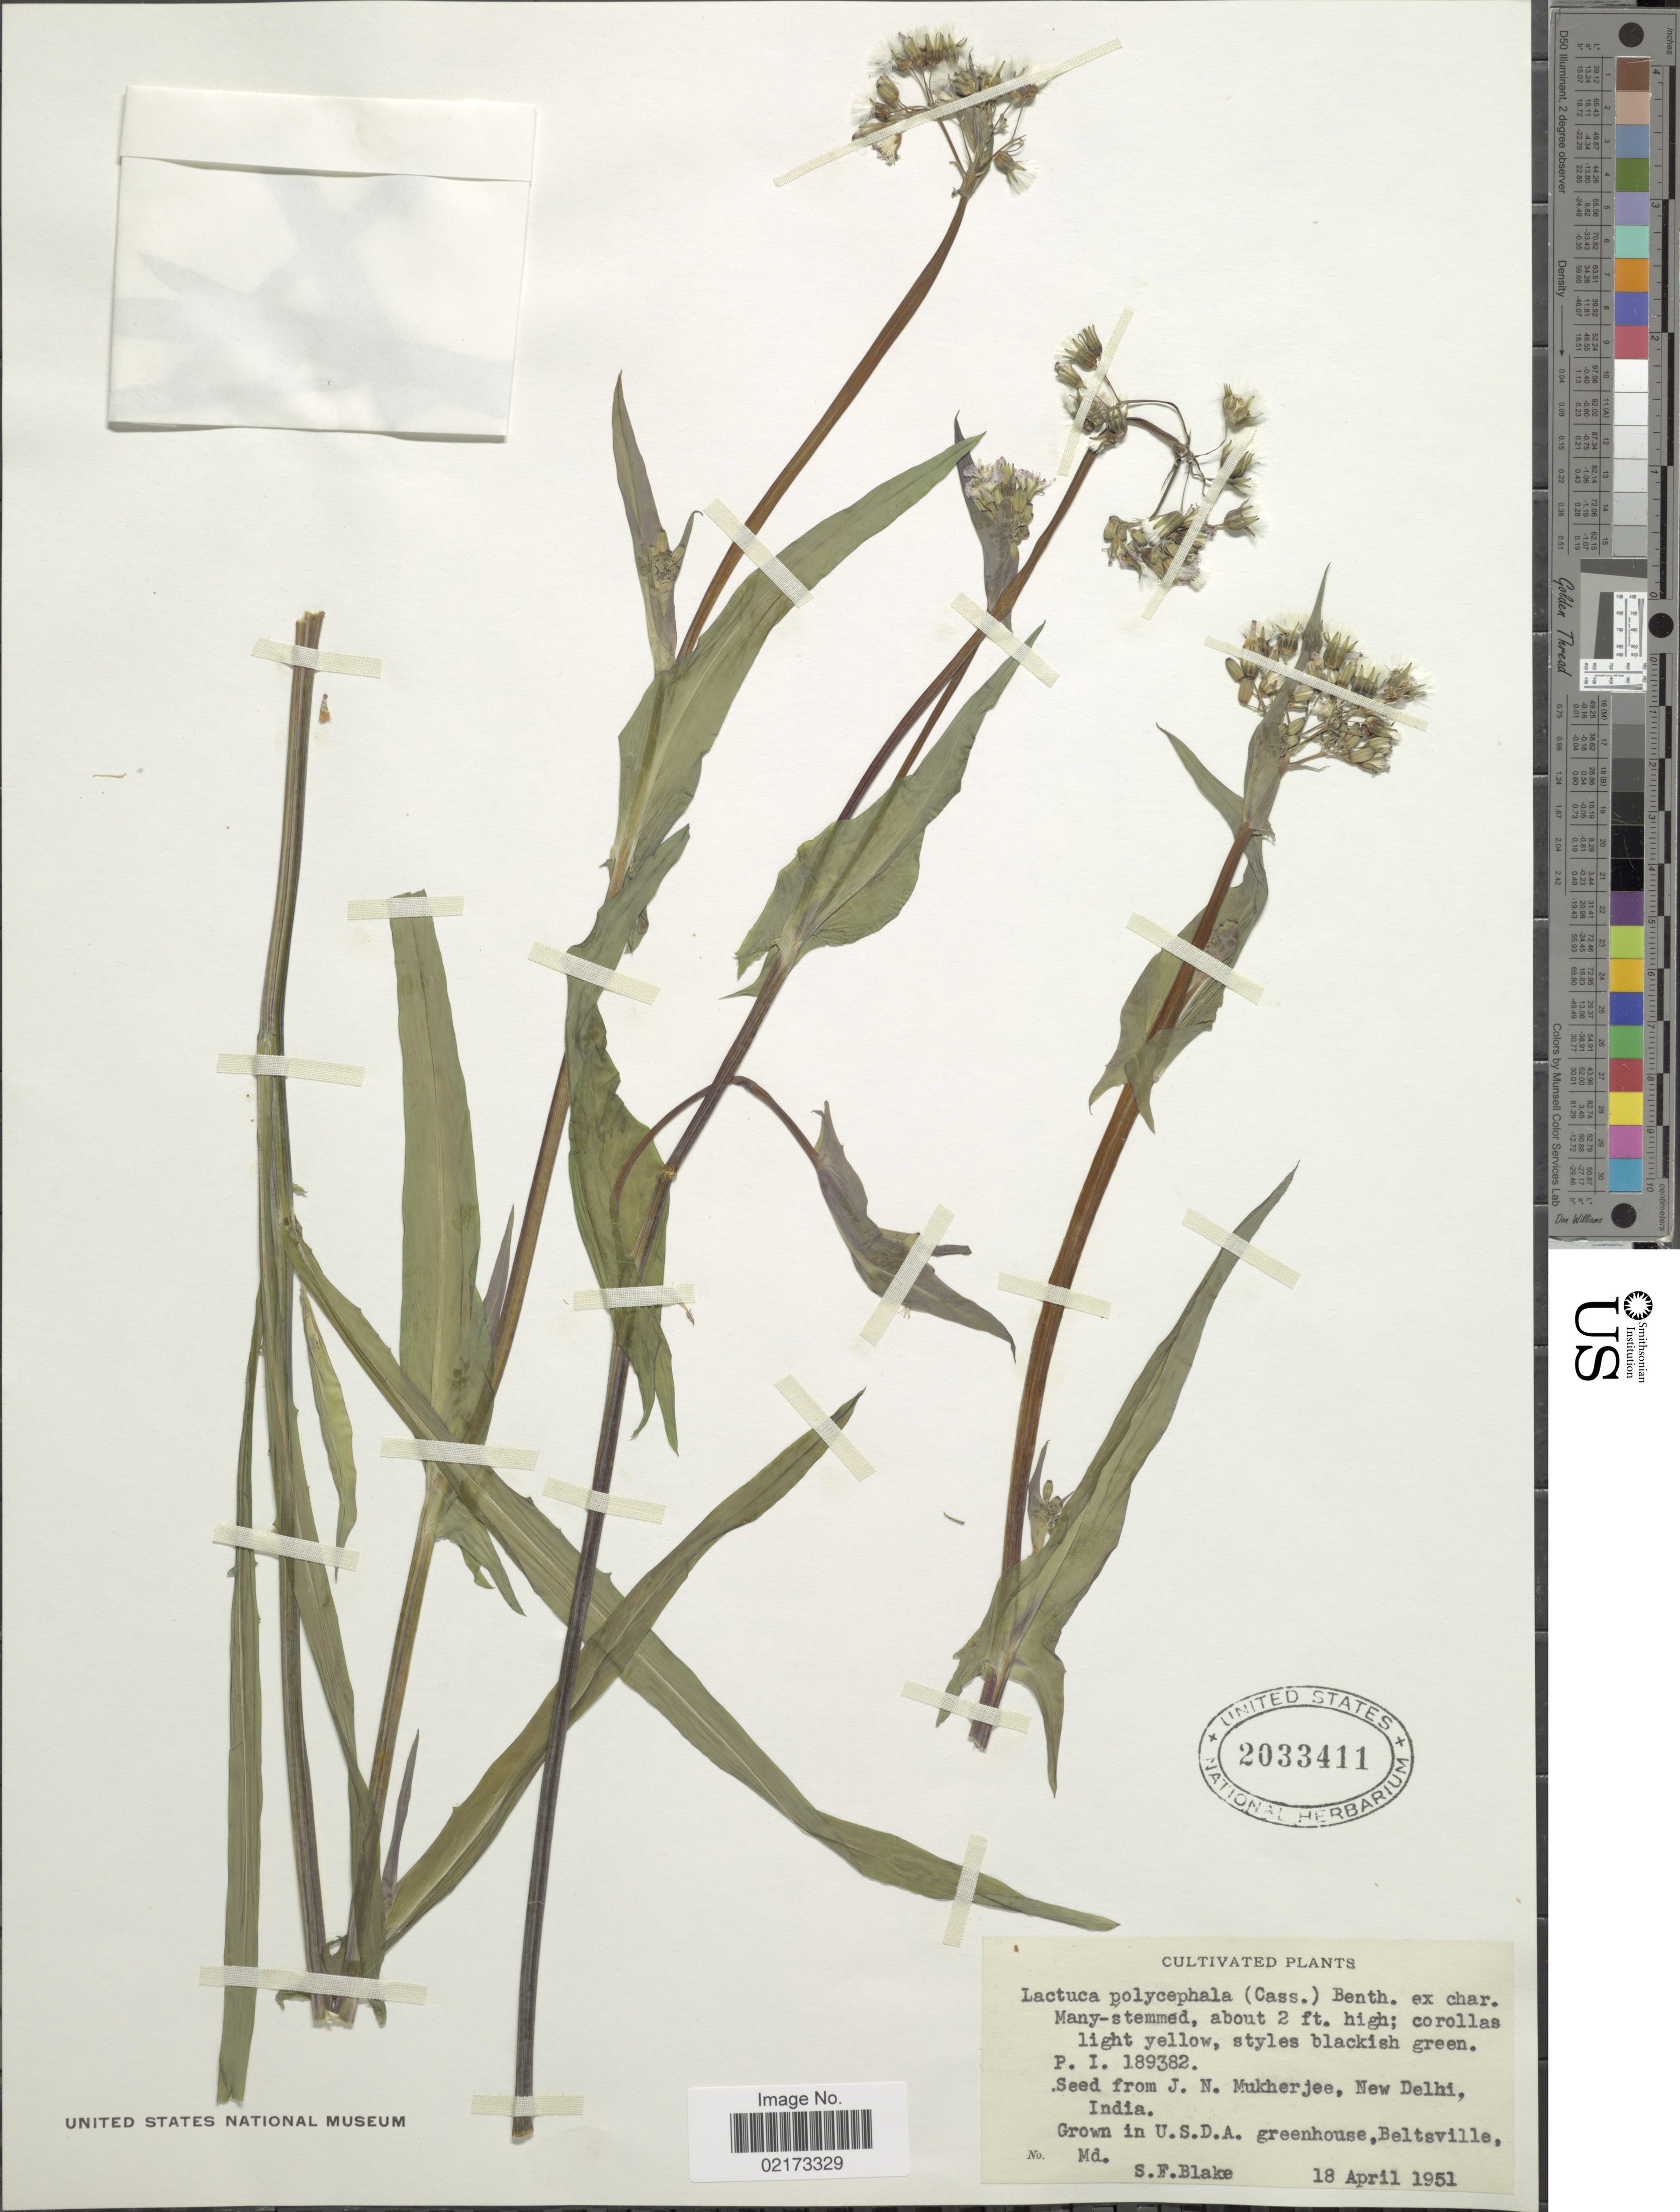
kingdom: Plantae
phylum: Tracheophyta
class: Magnoliopsida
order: Asterales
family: Asteraceae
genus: Ixeris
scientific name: Ixeris polycephala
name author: Cass. ex DC.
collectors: S. Blake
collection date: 1951-04-18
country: United States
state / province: Maryland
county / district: Prince George's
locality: U.S.D.A. greenhouse, Beltsville, Md.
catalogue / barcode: US 2033411